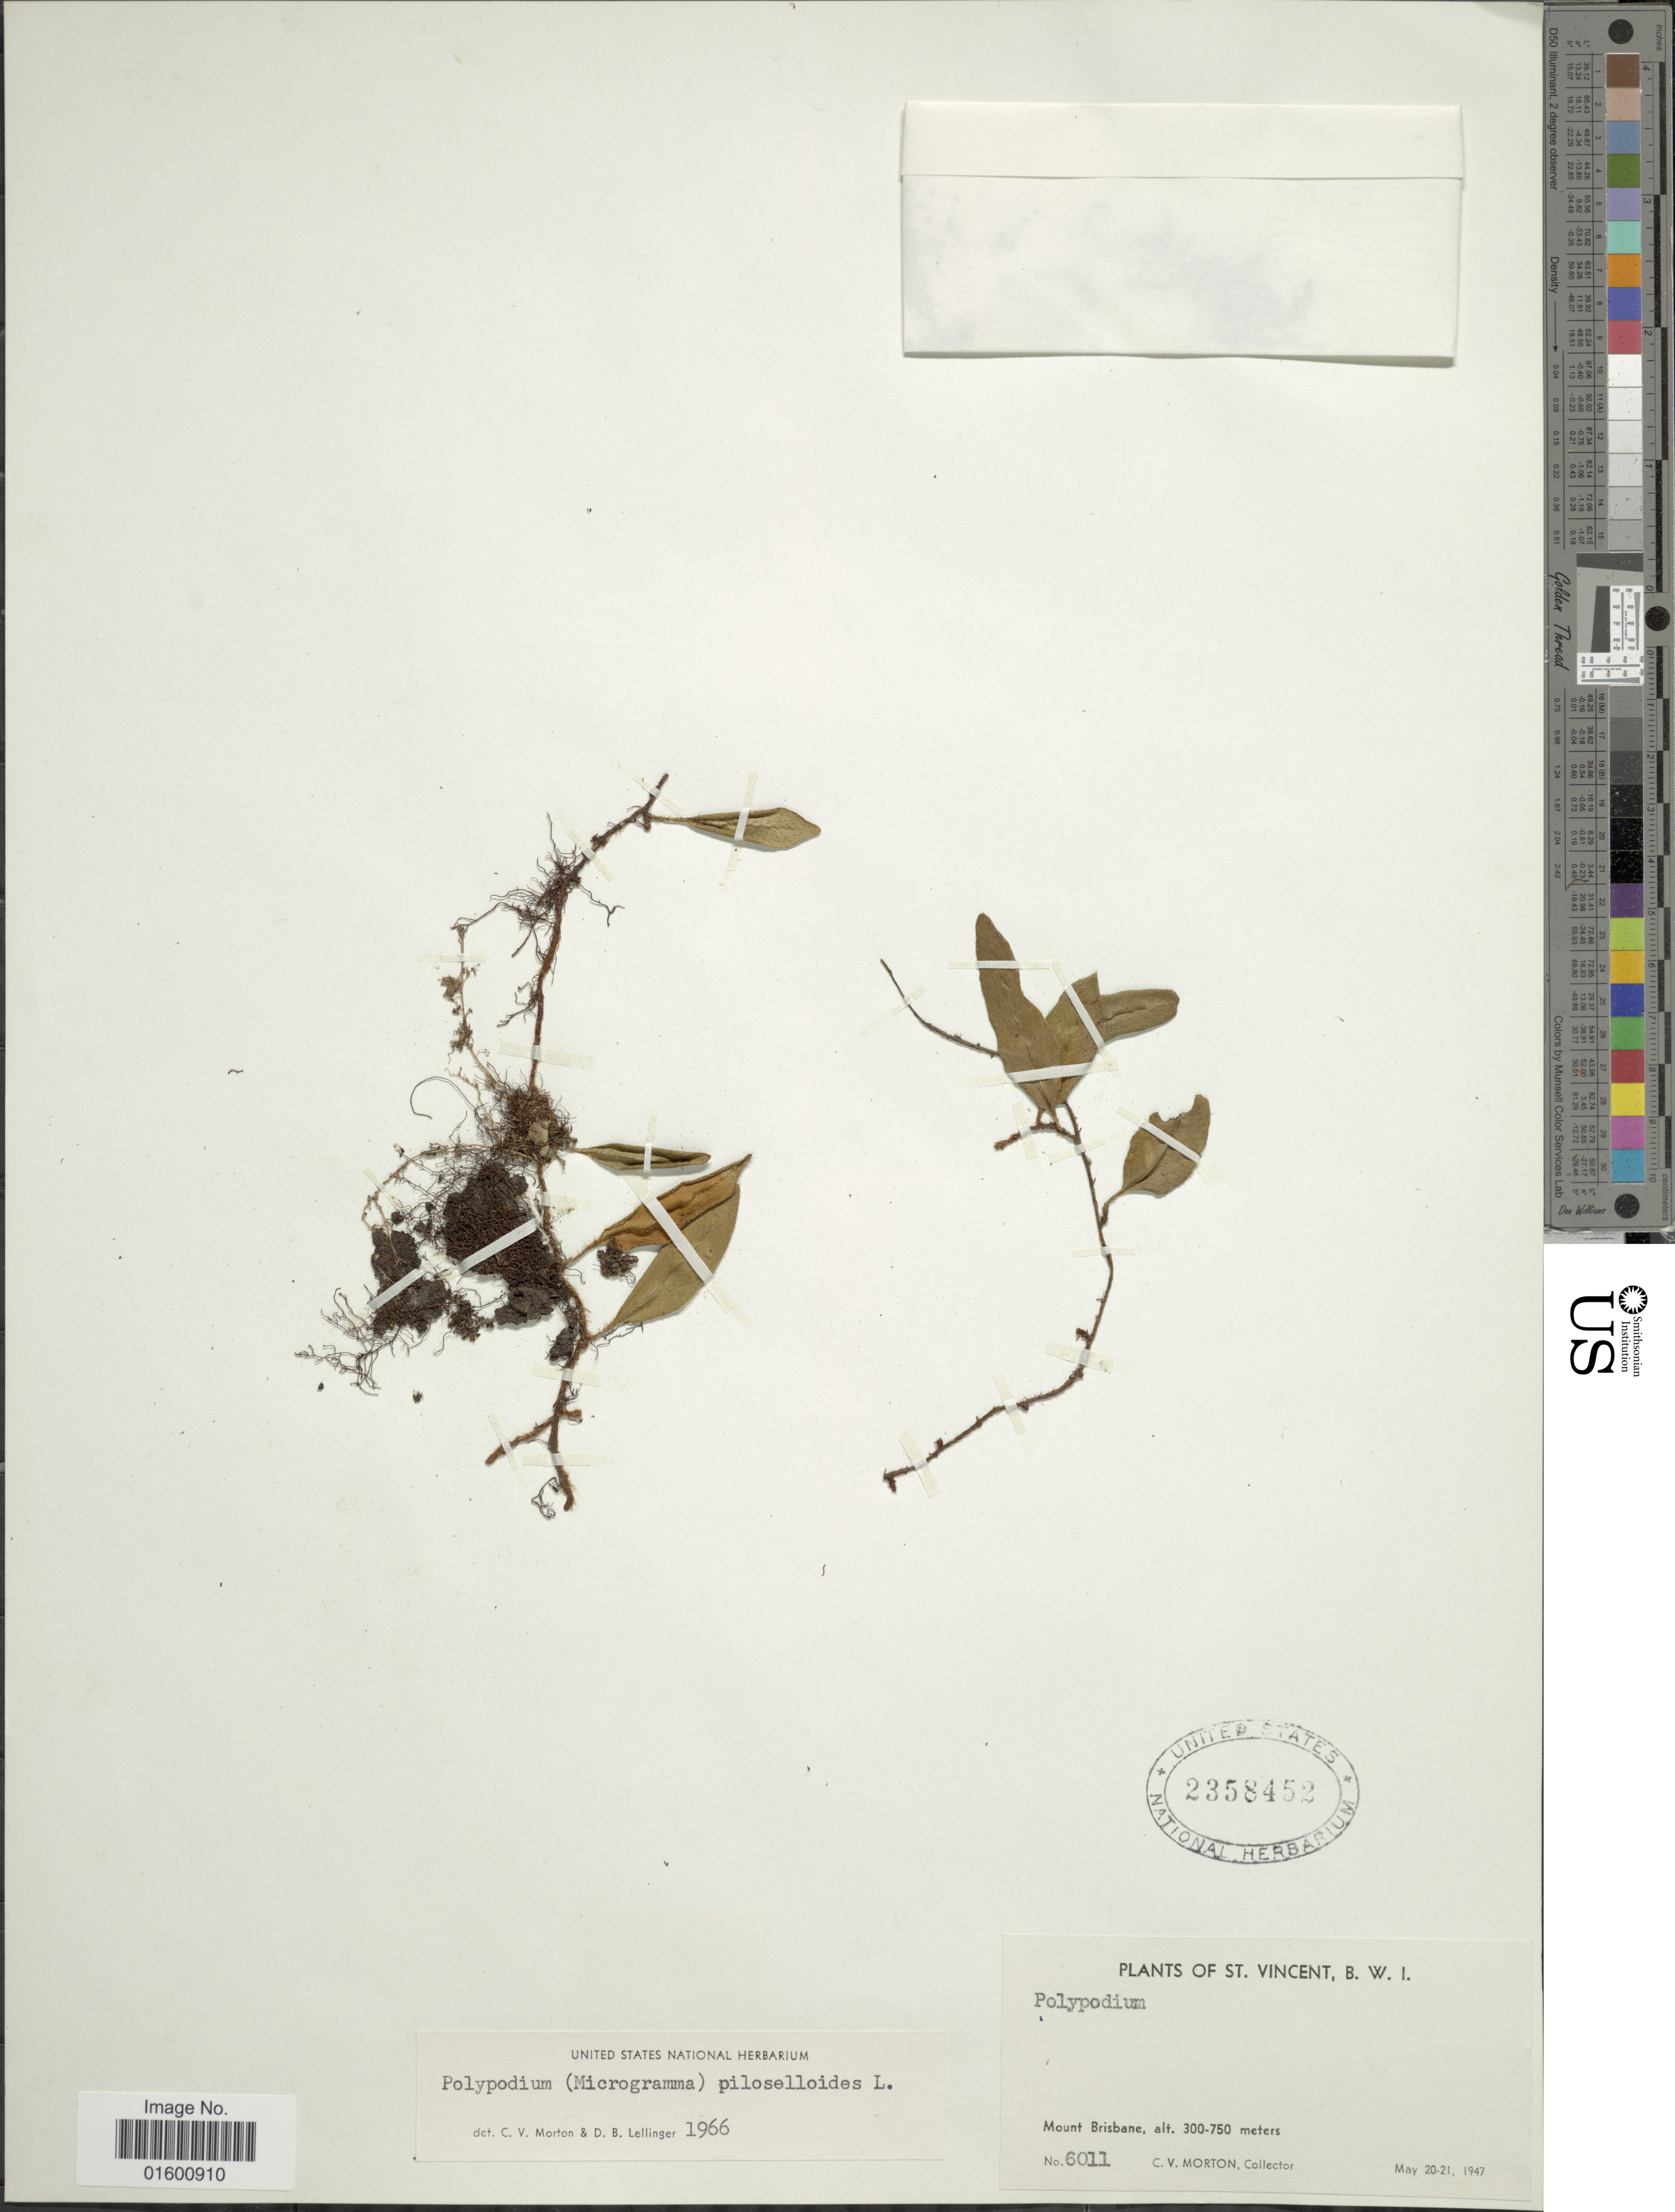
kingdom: Plantae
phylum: Tracheophyta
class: Polypodiopsida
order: Polypodiales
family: Polypodiaceae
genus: Microgramma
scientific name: Microgramma piloselloides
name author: (L.) Copel.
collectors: C. V. Morton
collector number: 6011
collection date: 1947-05-20/1947-05-21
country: St. Vincent - Grenadines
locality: Mount Brisbane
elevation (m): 300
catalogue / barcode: US 2358452